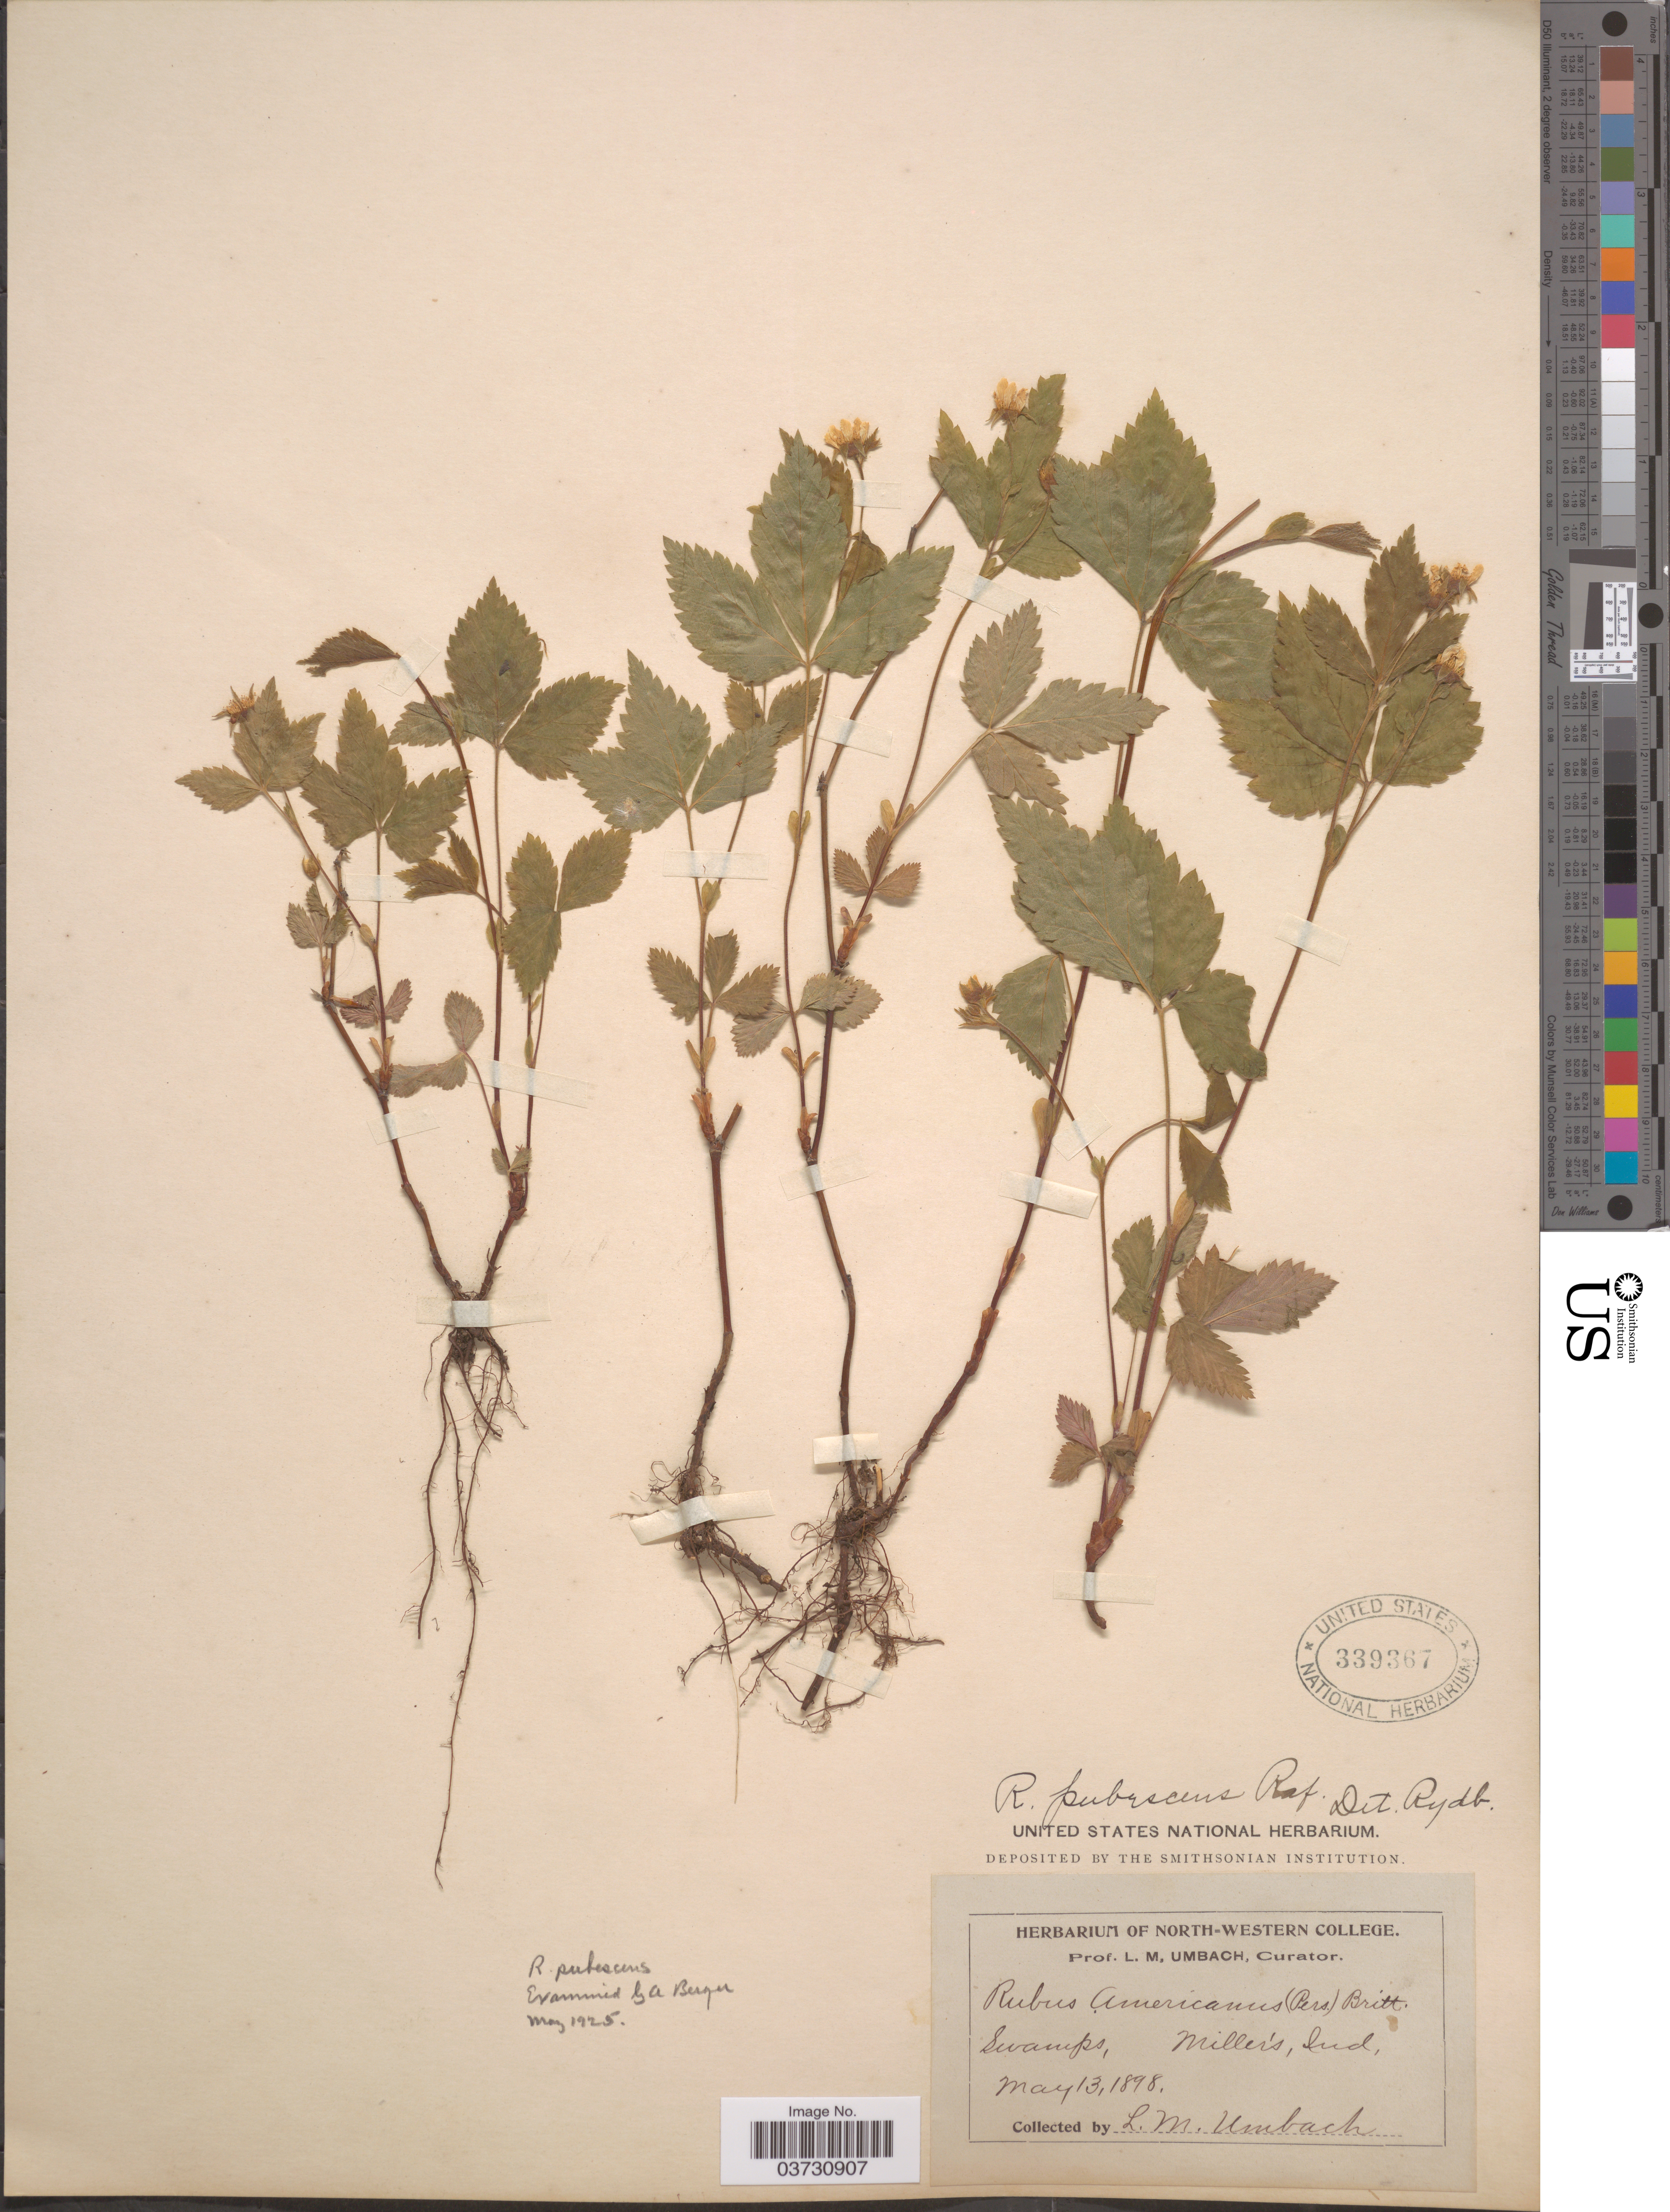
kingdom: Plantae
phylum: Tracheophyta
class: Magnoliopsida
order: Rosales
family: Rosaceae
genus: Rubus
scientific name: Rubus pubescens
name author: Raf.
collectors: L. M. Umbach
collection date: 1898-05-13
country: United States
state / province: Indiana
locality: Swamps, Miller's.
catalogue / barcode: US 339367